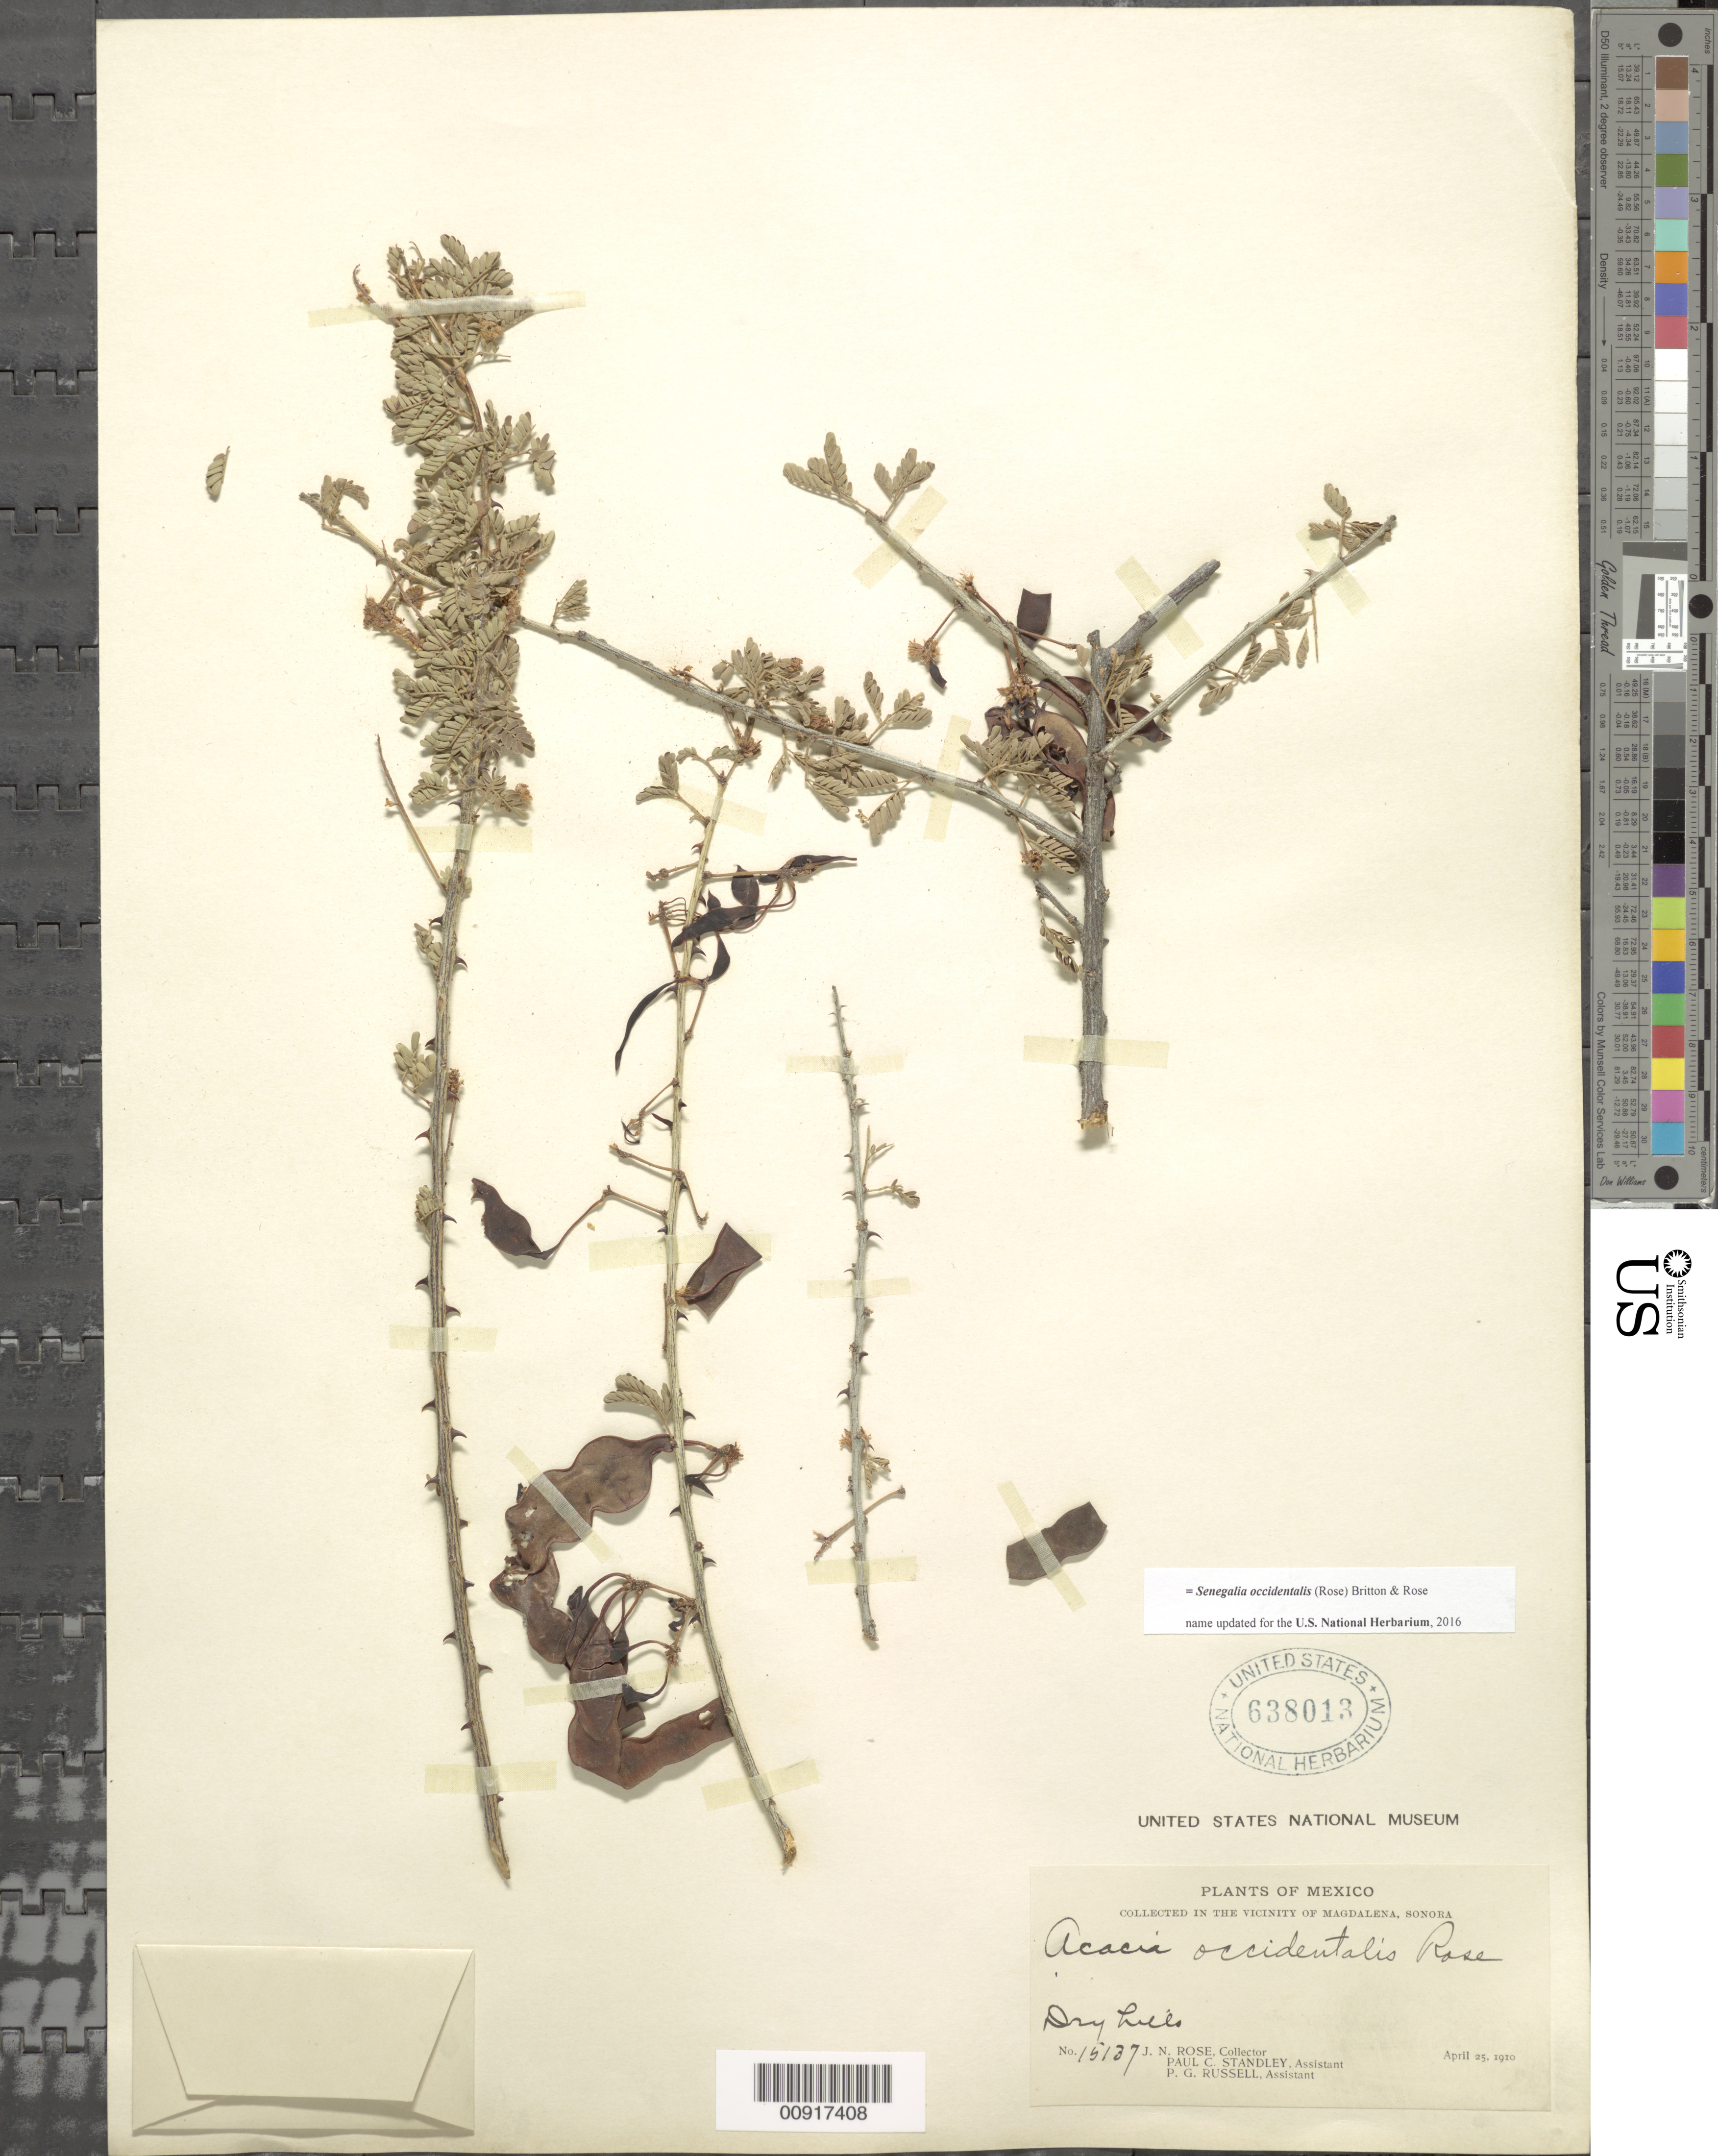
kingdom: Plantae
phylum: Tracheophyta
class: Magnoliopsida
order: Fabales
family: Fabaceae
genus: Senegalia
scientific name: Senegalia occidentalis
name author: (Rose) Britton & Rose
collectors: J. N. Rose, P. C. Standley & P. G. Russell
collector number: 15137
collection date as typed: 25 Apr 1910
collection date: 1910-04-25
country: Mexico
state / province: Sonora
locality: In the vicinity of Magdalena, Sonora.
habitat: Dry hills.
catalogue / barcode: US 638013